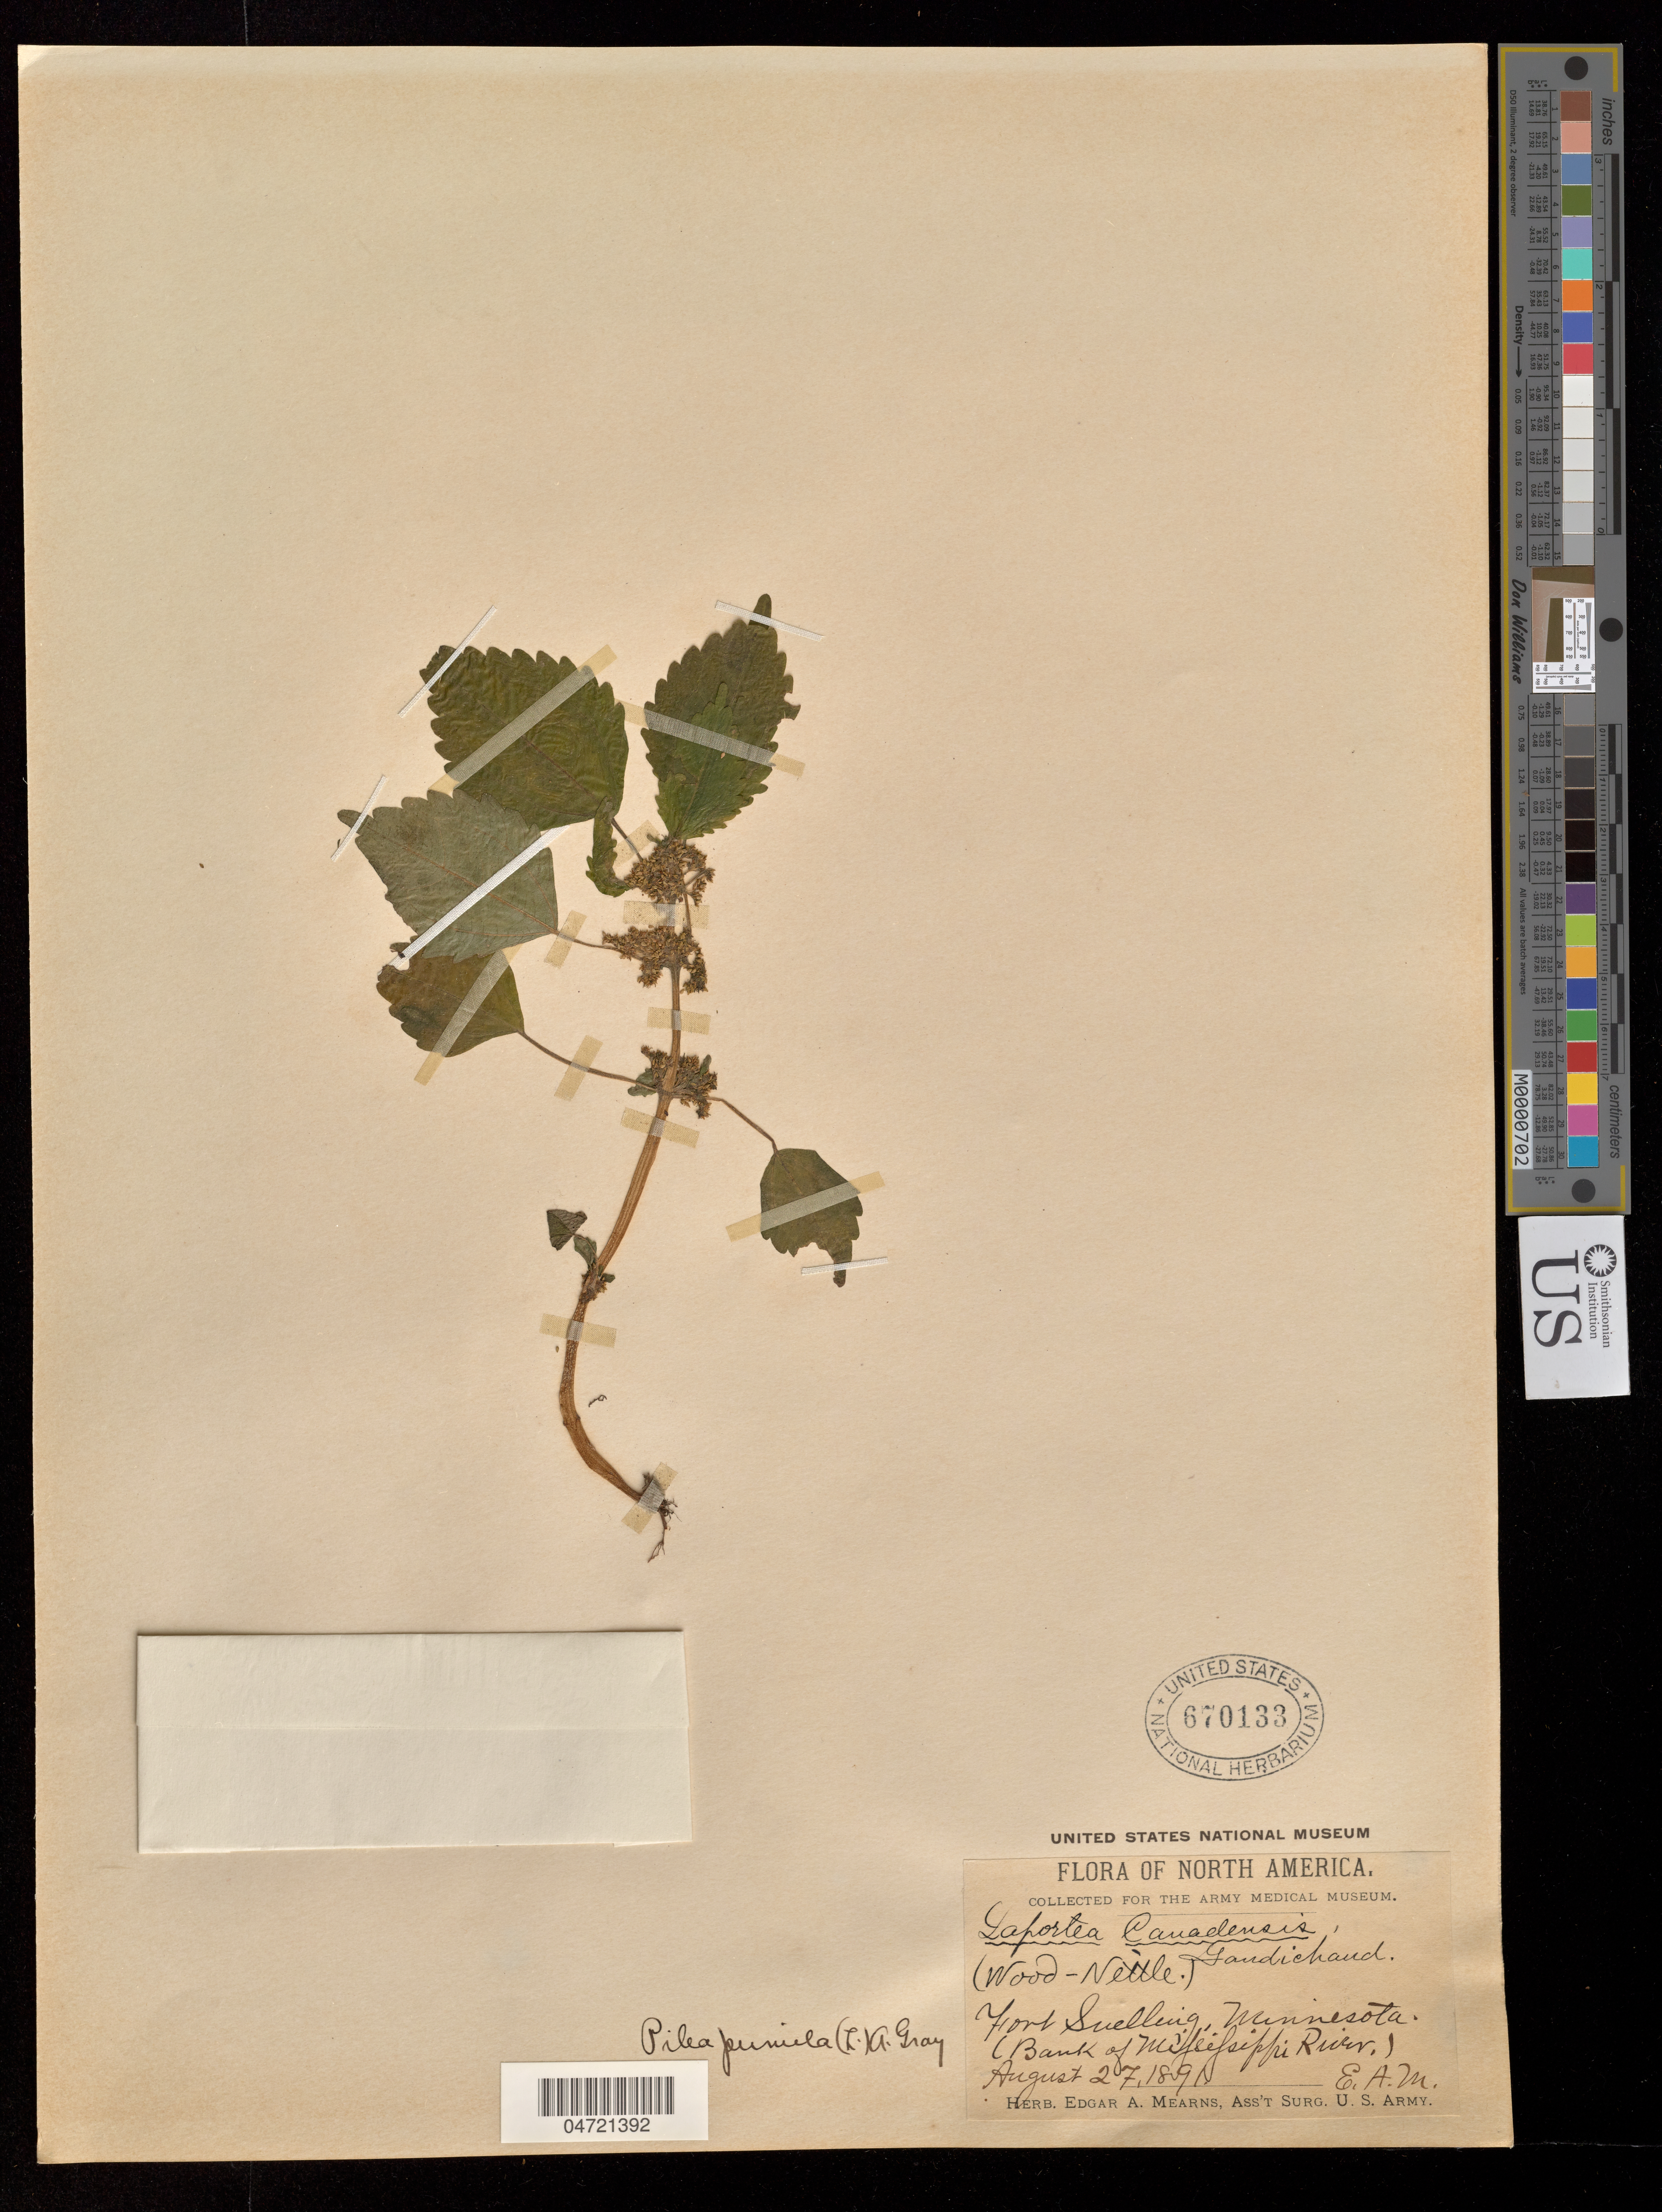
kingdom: Plantae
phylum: Tracheophyta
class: Magnoliopsida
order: Rosales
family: Urticaceae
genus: Pilea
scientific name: Pilea pumila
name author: (L.) A. Gray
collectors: E. A. Mearns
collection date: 1891-08-27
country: United States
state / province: Minnesota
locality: Fort Snelling.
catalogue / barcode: US 670133